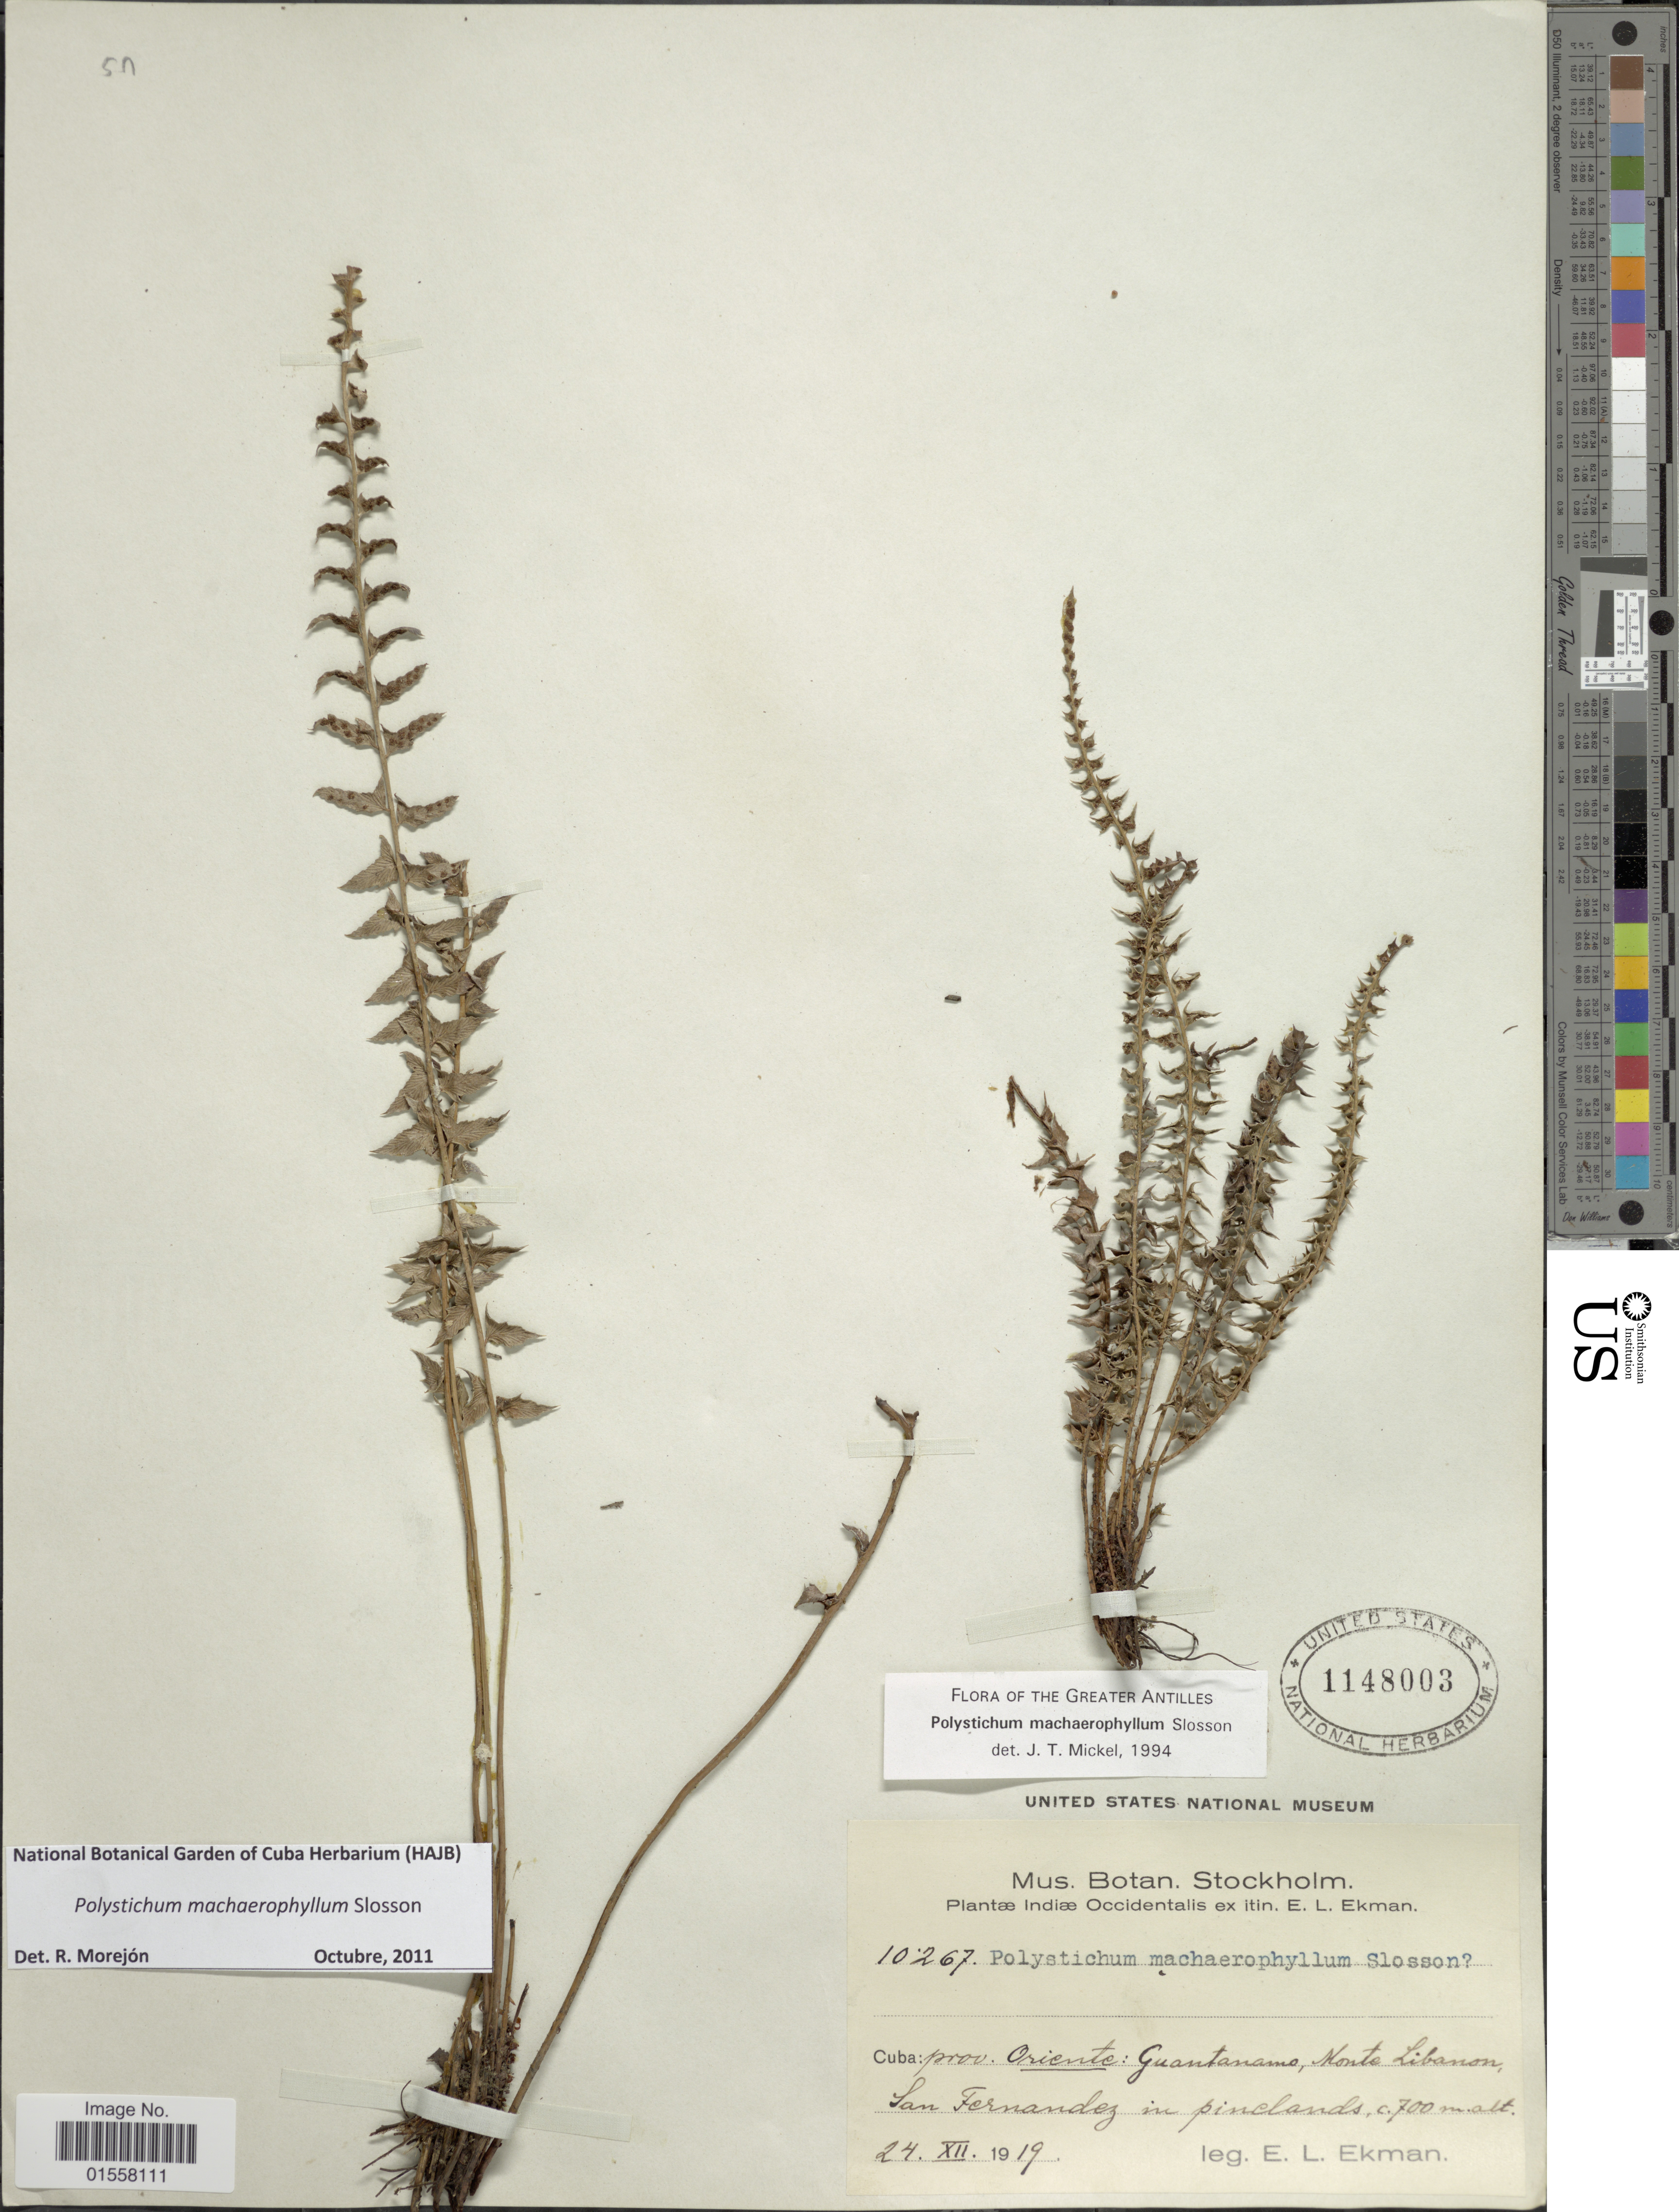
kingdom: Plantae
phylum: Tracheophyta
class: Polypodiopsida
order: Polypodiales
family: Dryopteridaceae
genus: Polystichum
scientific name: Polystichum machaerophyllum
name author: Sloss.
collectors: E. L. Ekman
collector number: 10267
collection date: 1919-12-24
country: Cuba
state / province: Oriente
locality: Indiae Occidentalis, Cuba: prov. Oriente: Guantanamo, Monte Libanon, San Fernandez in pinclands.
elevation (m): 700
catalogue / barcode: US 1148003